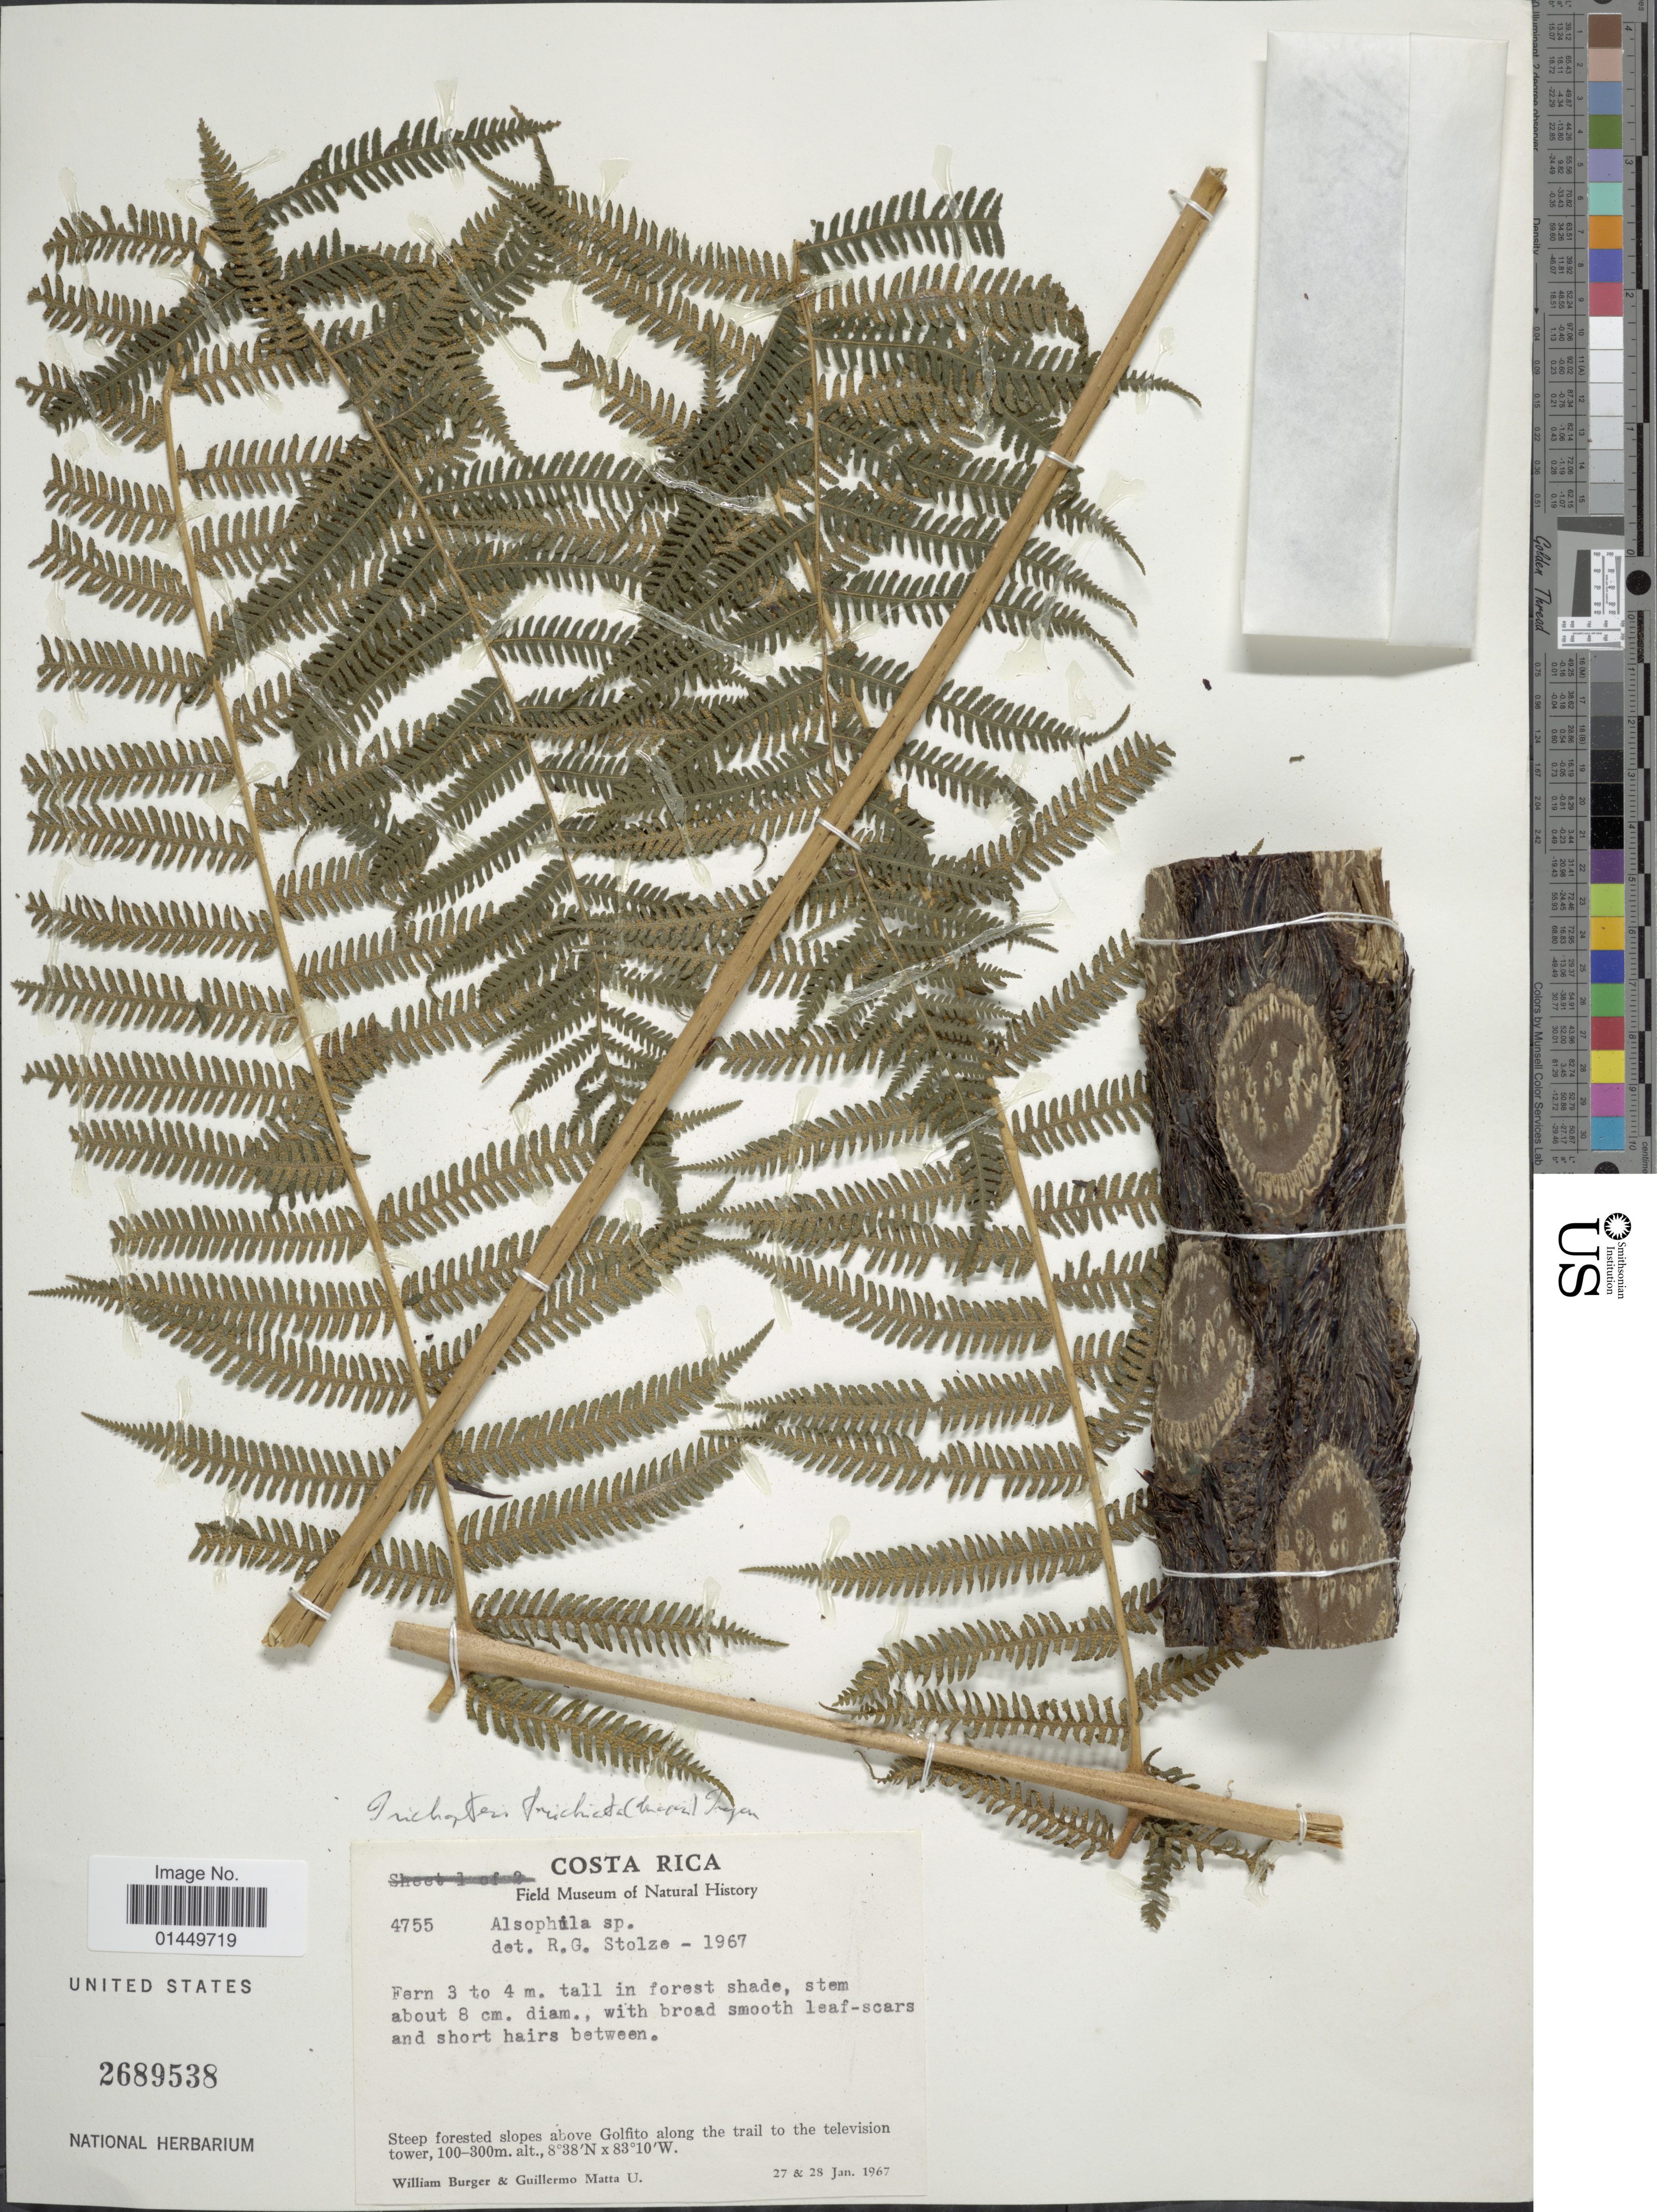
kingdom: Plantae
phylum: Tracheophyta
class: Polypodiopsida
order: Cyatheales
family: Cyatheaceae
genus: Cyathea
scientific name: Cyathea trichiata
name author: (Maxon) Domin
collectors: W. Burger & G. Matta U.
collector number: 4755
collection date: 1967-01-27/1967-01-28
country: Costa Rica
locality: Steep forested slopes above Golfito along the trail to the television tower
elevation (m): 100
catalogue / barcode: US 2689538